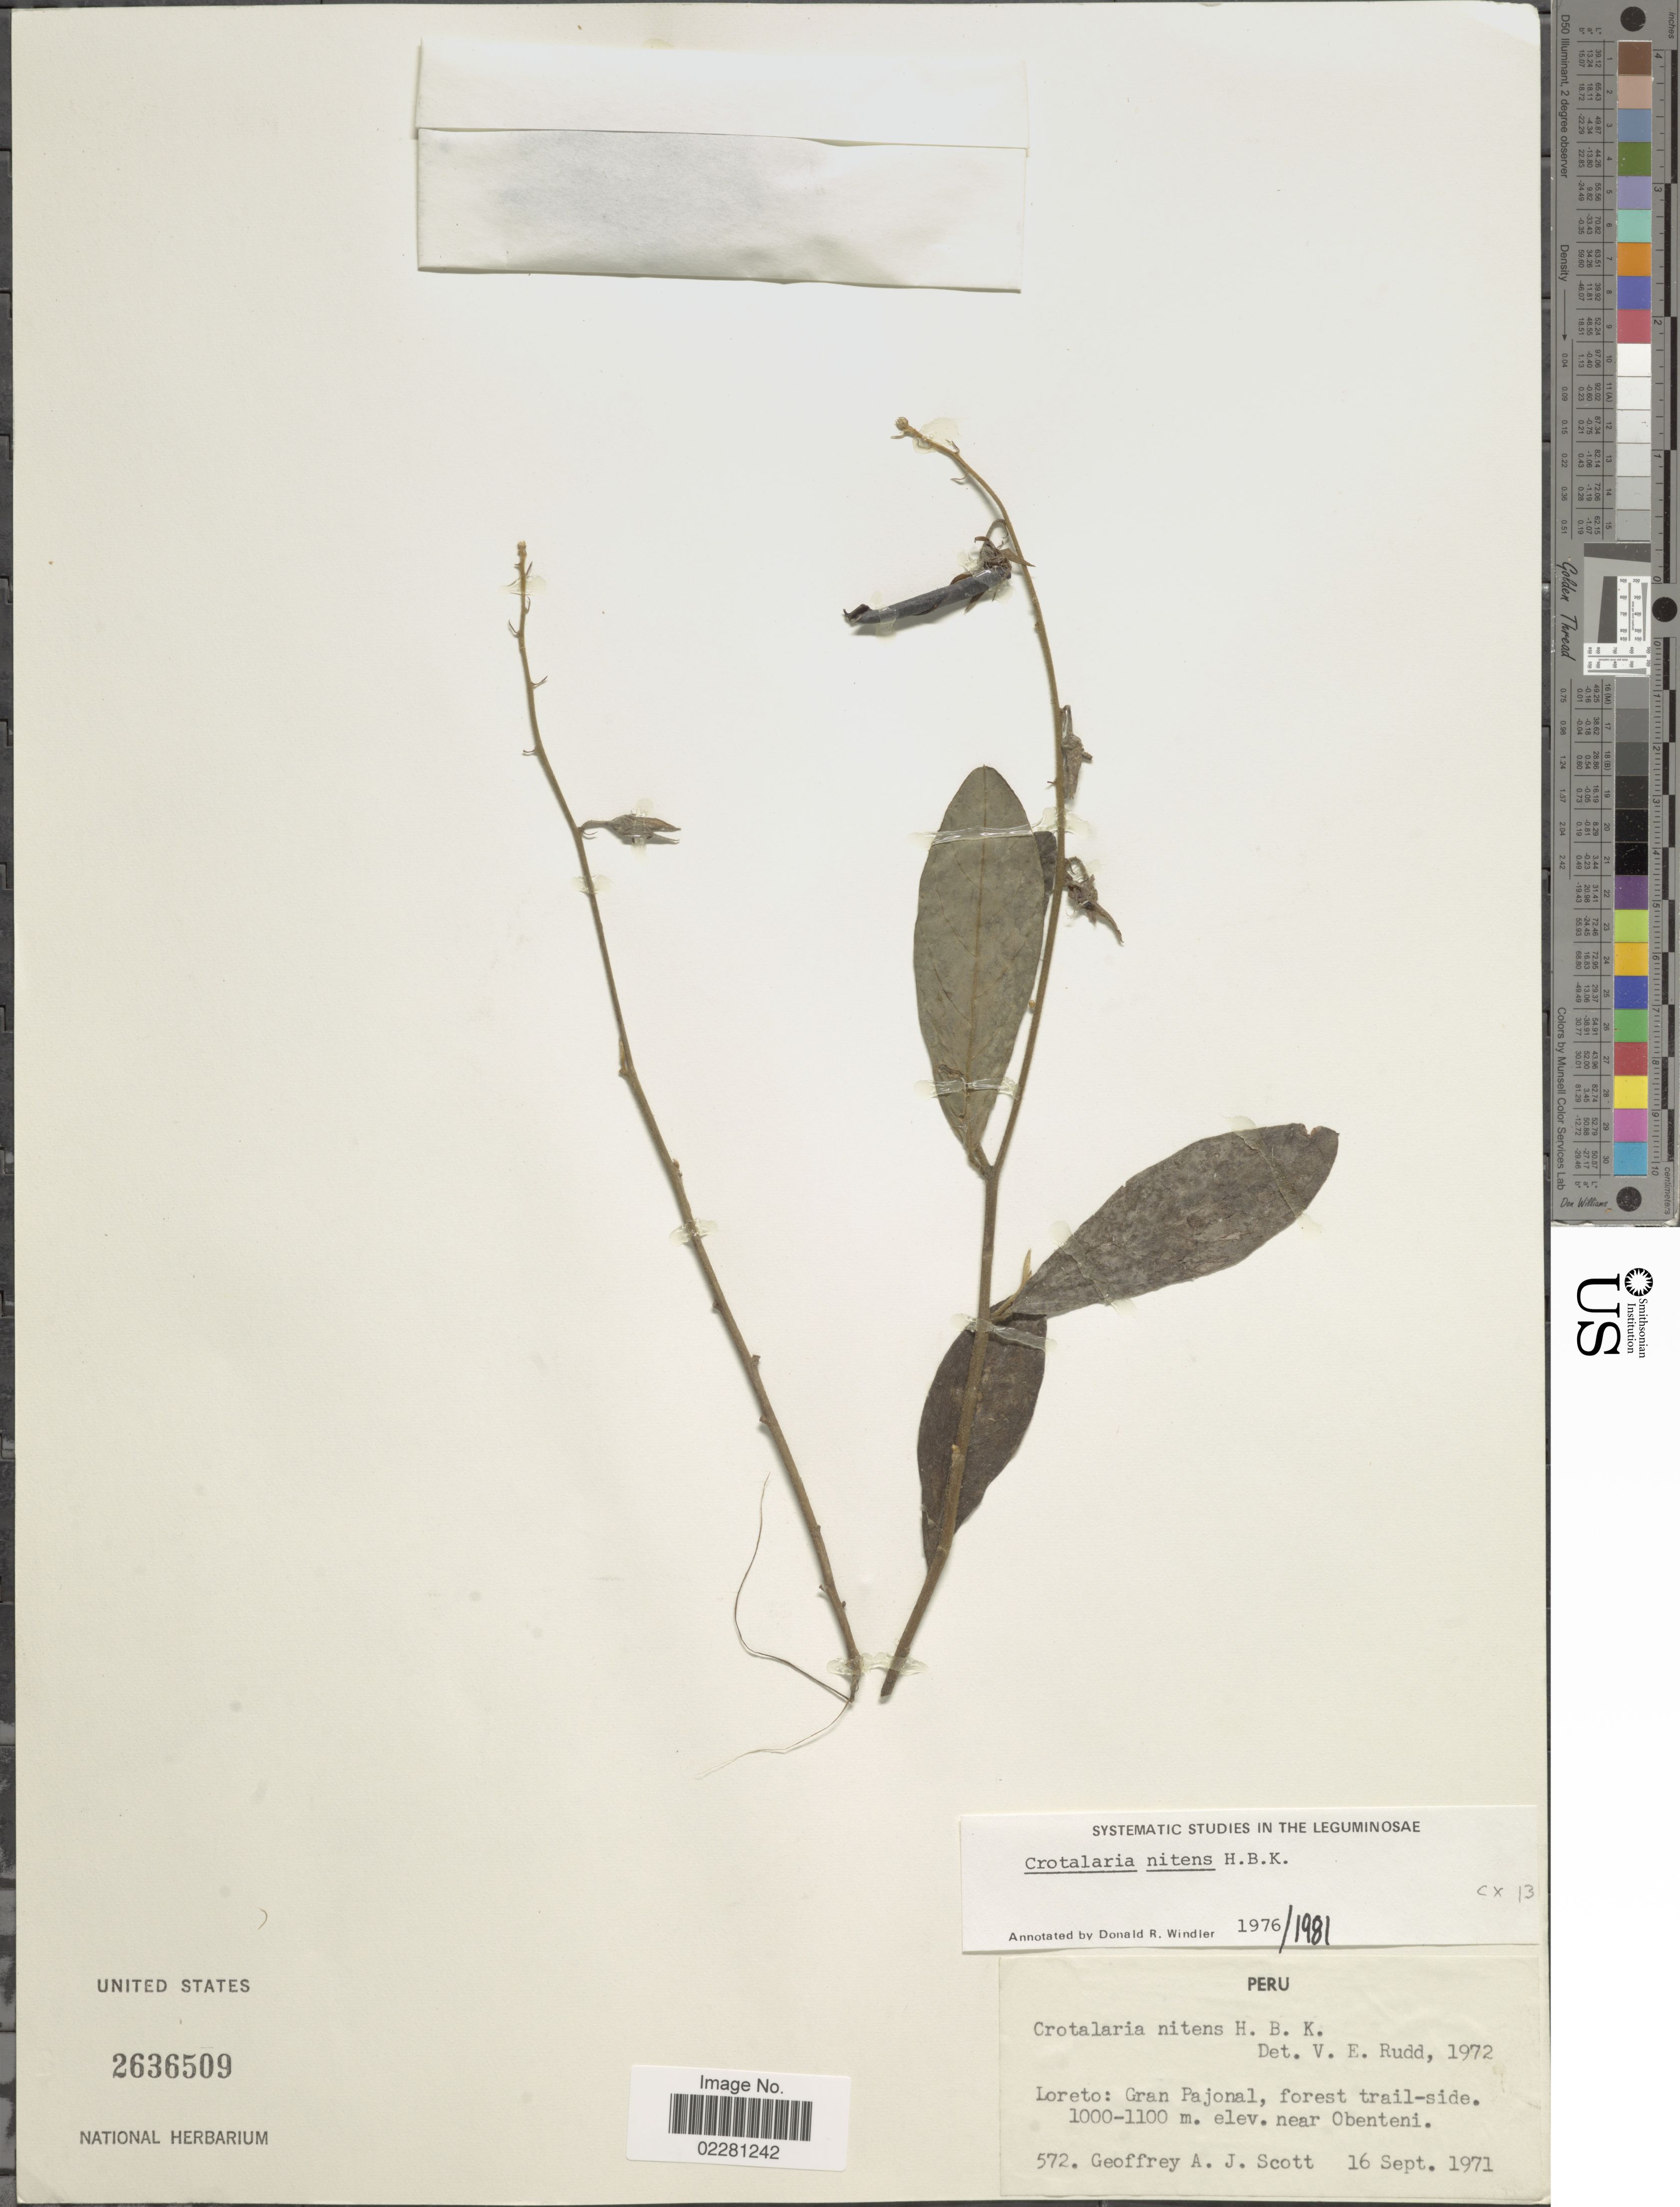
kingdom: Plantae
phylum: Tracheophyta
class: Magnoliopsida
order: Fabales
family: Fabaceae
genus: Crotalaria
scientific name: Crotalaria nitens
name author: Kunth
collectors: G. Scott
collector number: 572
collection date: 1971-09-16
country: Peru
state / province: Loreto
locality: Gran Pajonal, near Obenteni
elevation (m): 1000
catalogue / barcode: US 2636509